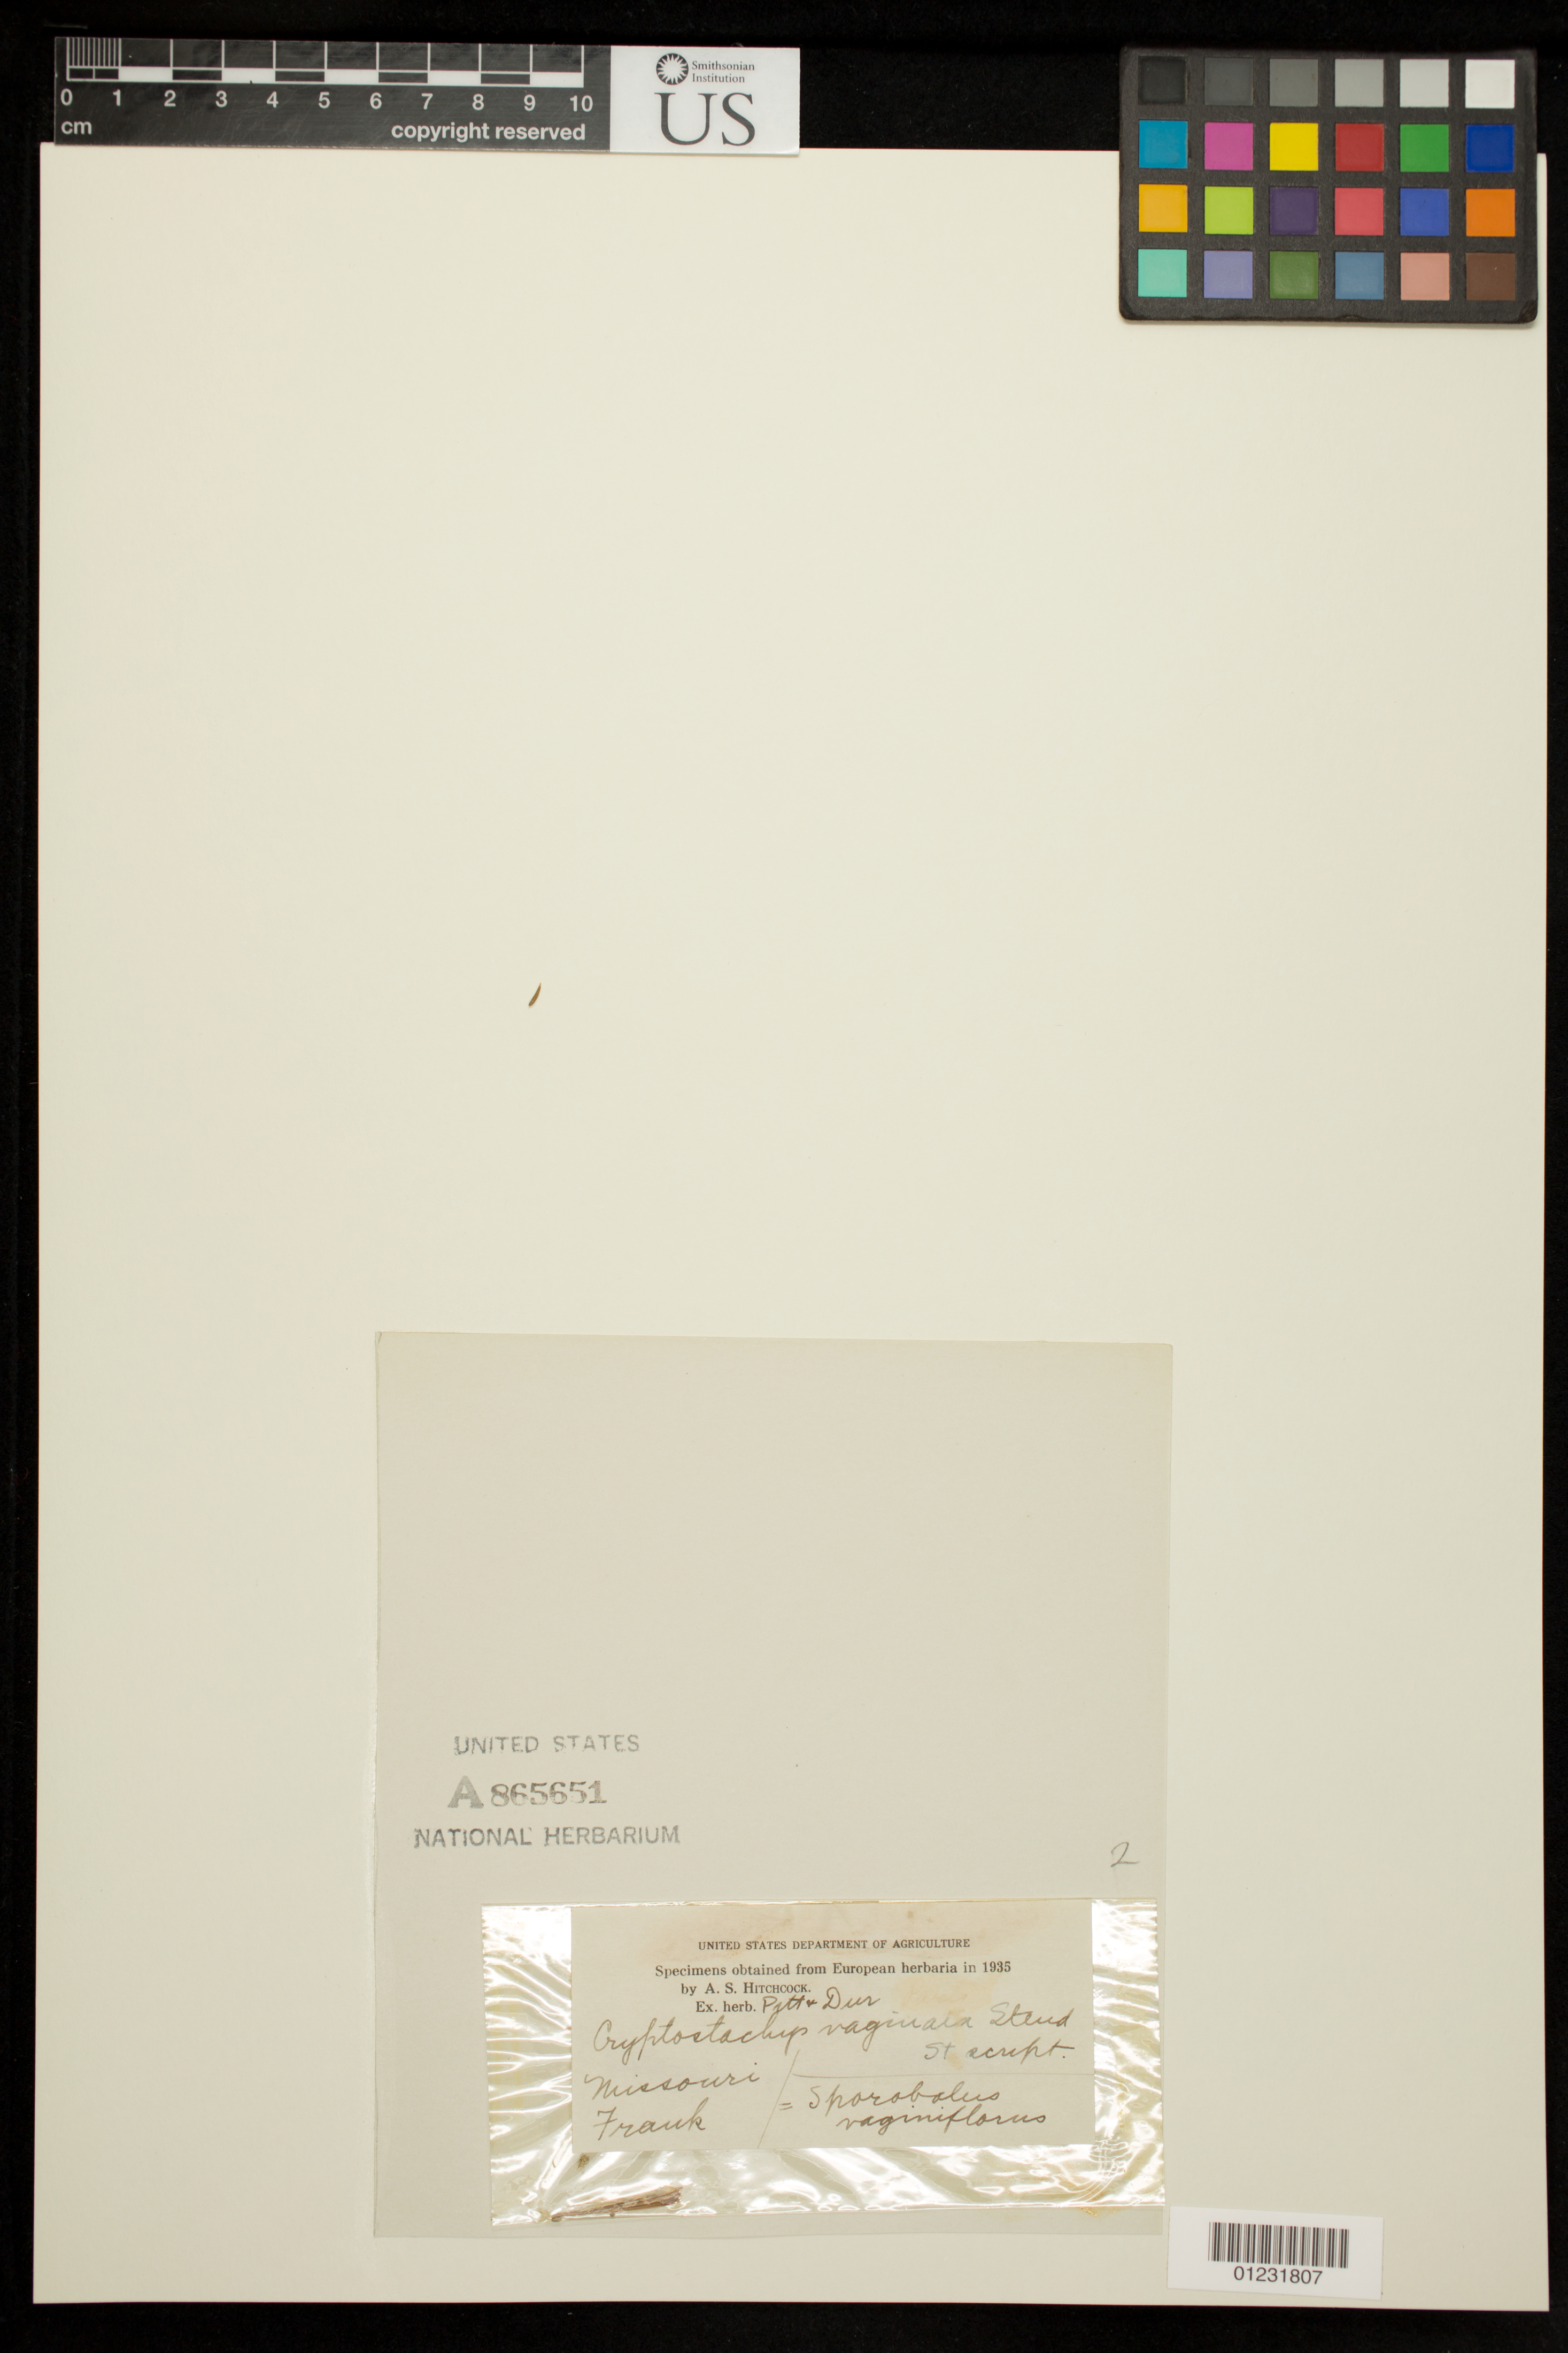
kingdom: Plantae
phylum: Tracheophyta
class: Liliopsida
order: Poales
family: Poaceae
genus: Cryptostachys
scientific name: Cryptostachys vaginata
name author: Steud.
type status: Possible Type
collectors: -. Frank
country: United States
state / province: Missouri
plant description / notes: Fragmentary material of type specimen ex herb. Steudel.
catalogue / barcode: US 865651